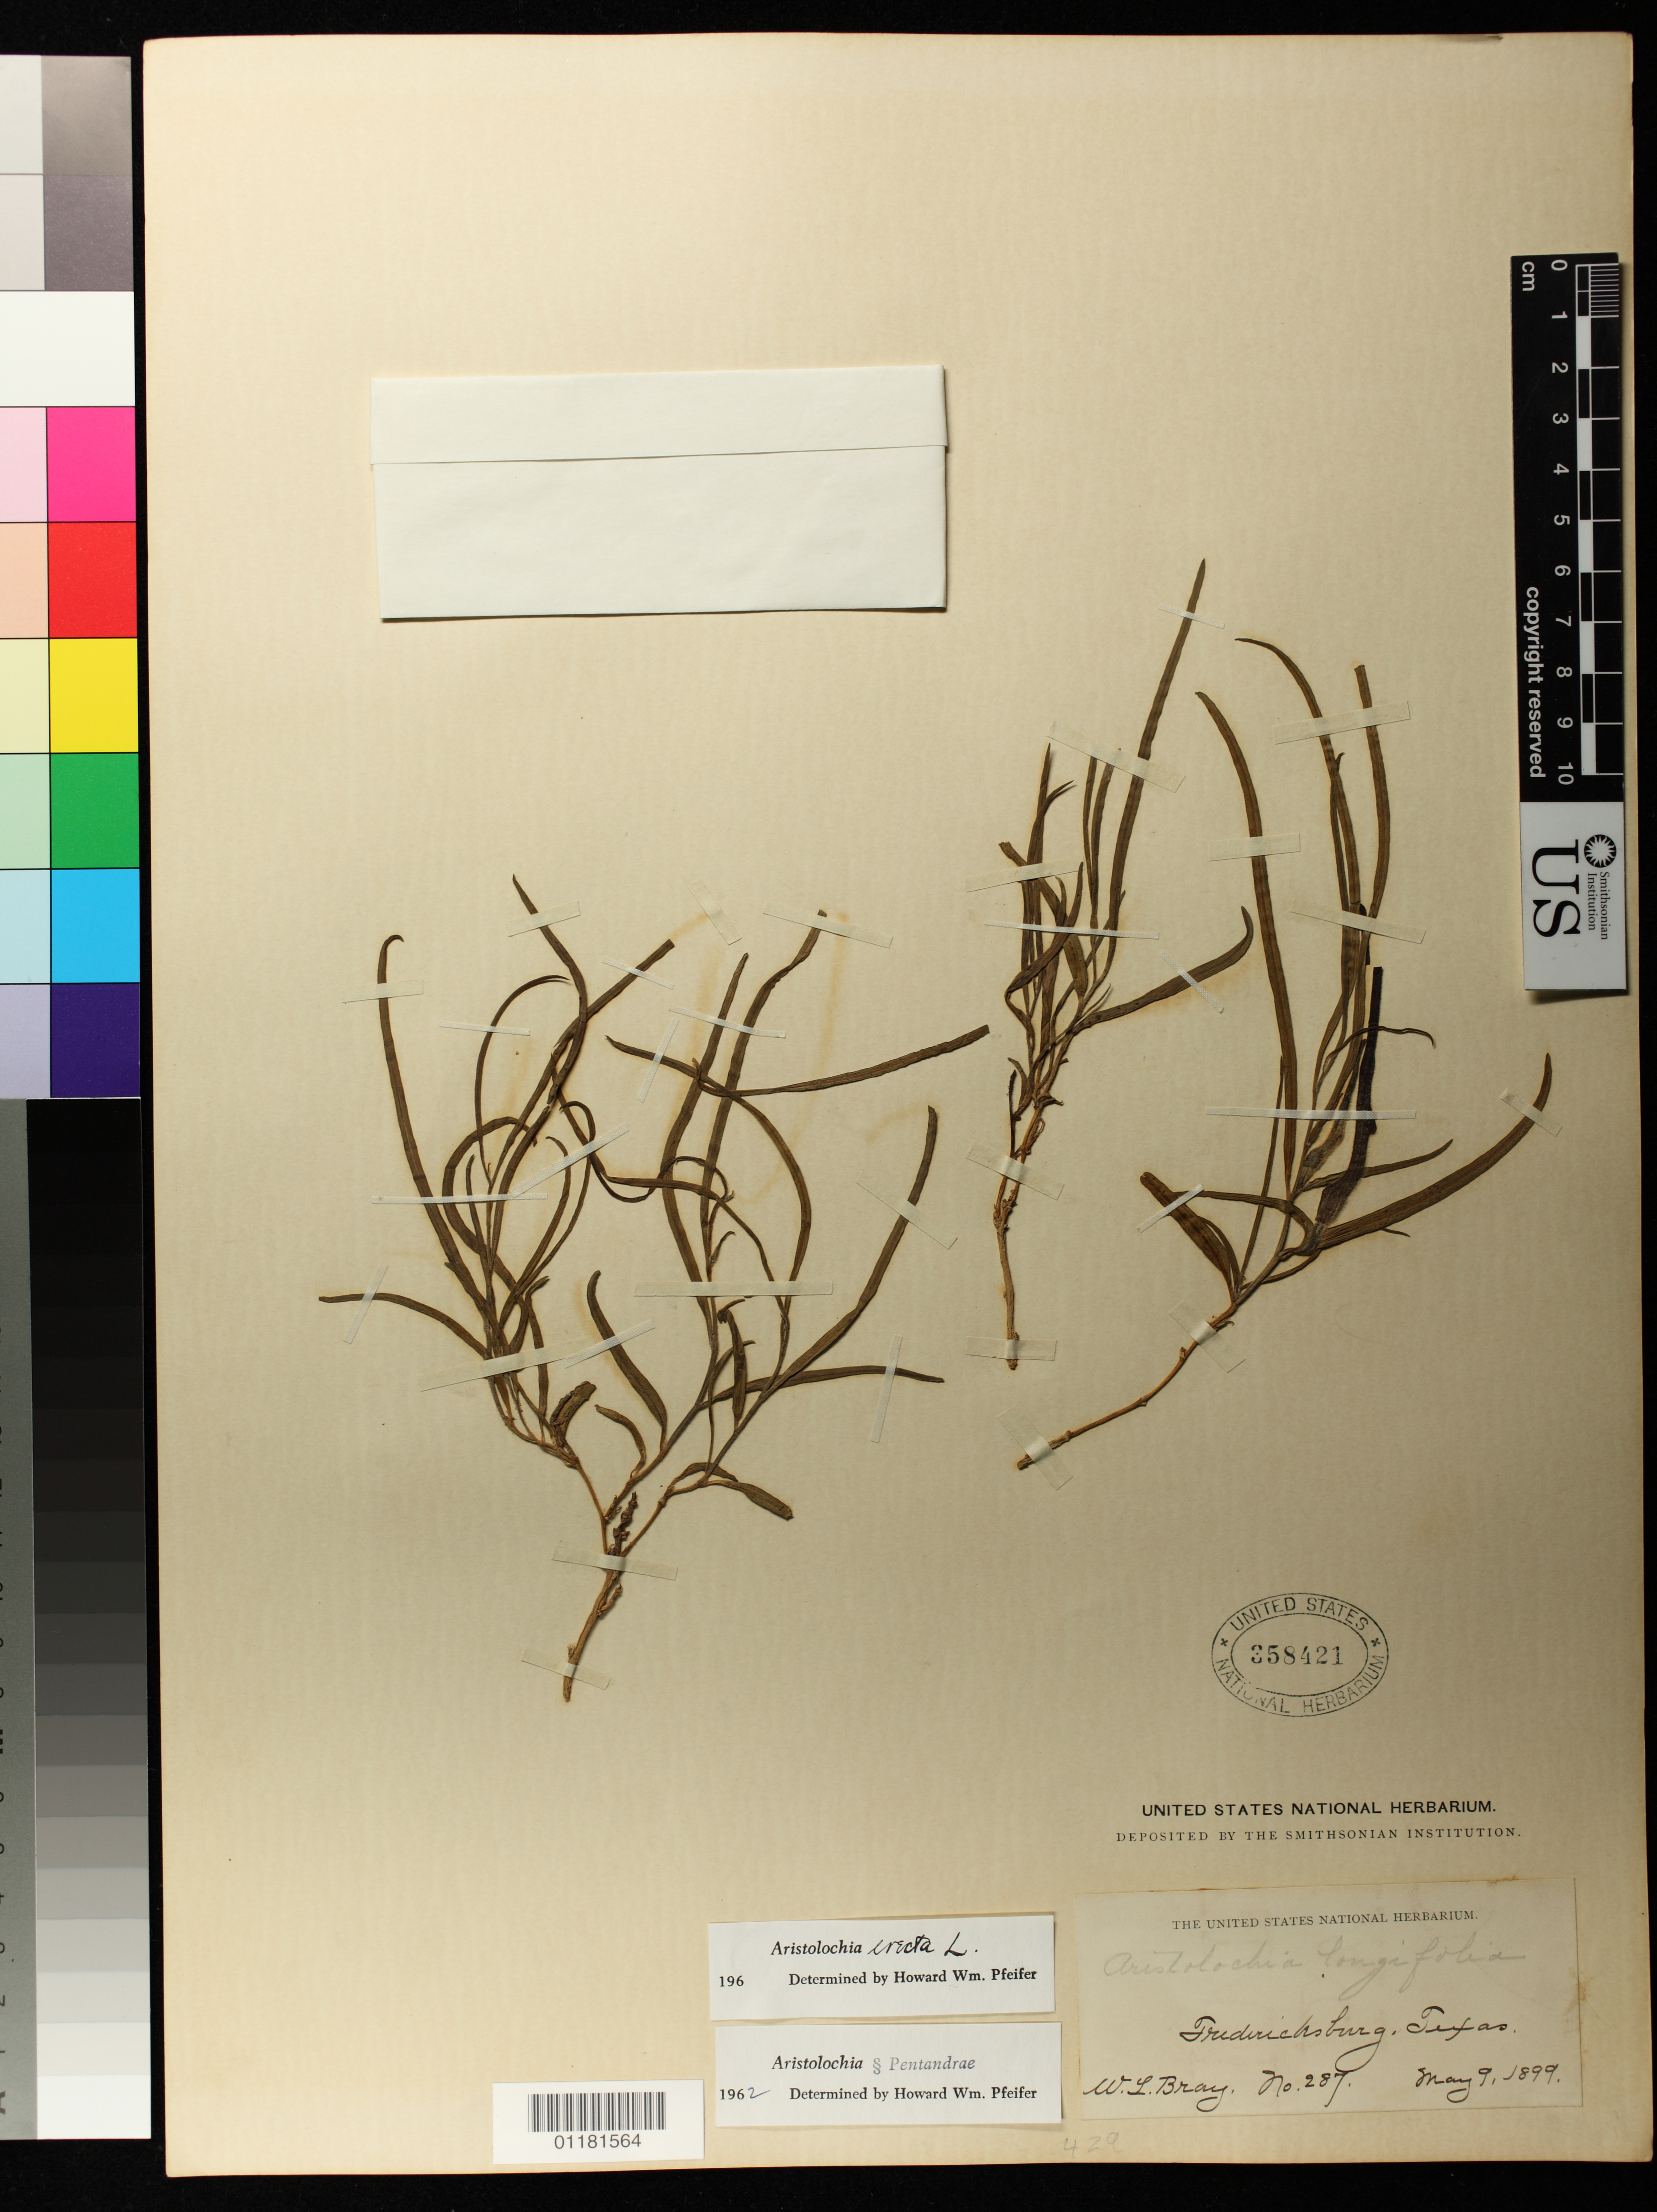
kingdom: Plantae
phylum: Tracheophyta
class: Magnoliopsida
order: Piperales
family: Aristolochiaceae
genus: Aristolochia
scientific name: Aristolochia erecta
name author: L.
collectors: W. L. Bray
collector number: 287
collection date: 1899-05-09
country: United States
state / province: Texas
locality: Fredricksburg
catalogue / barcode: US 358421